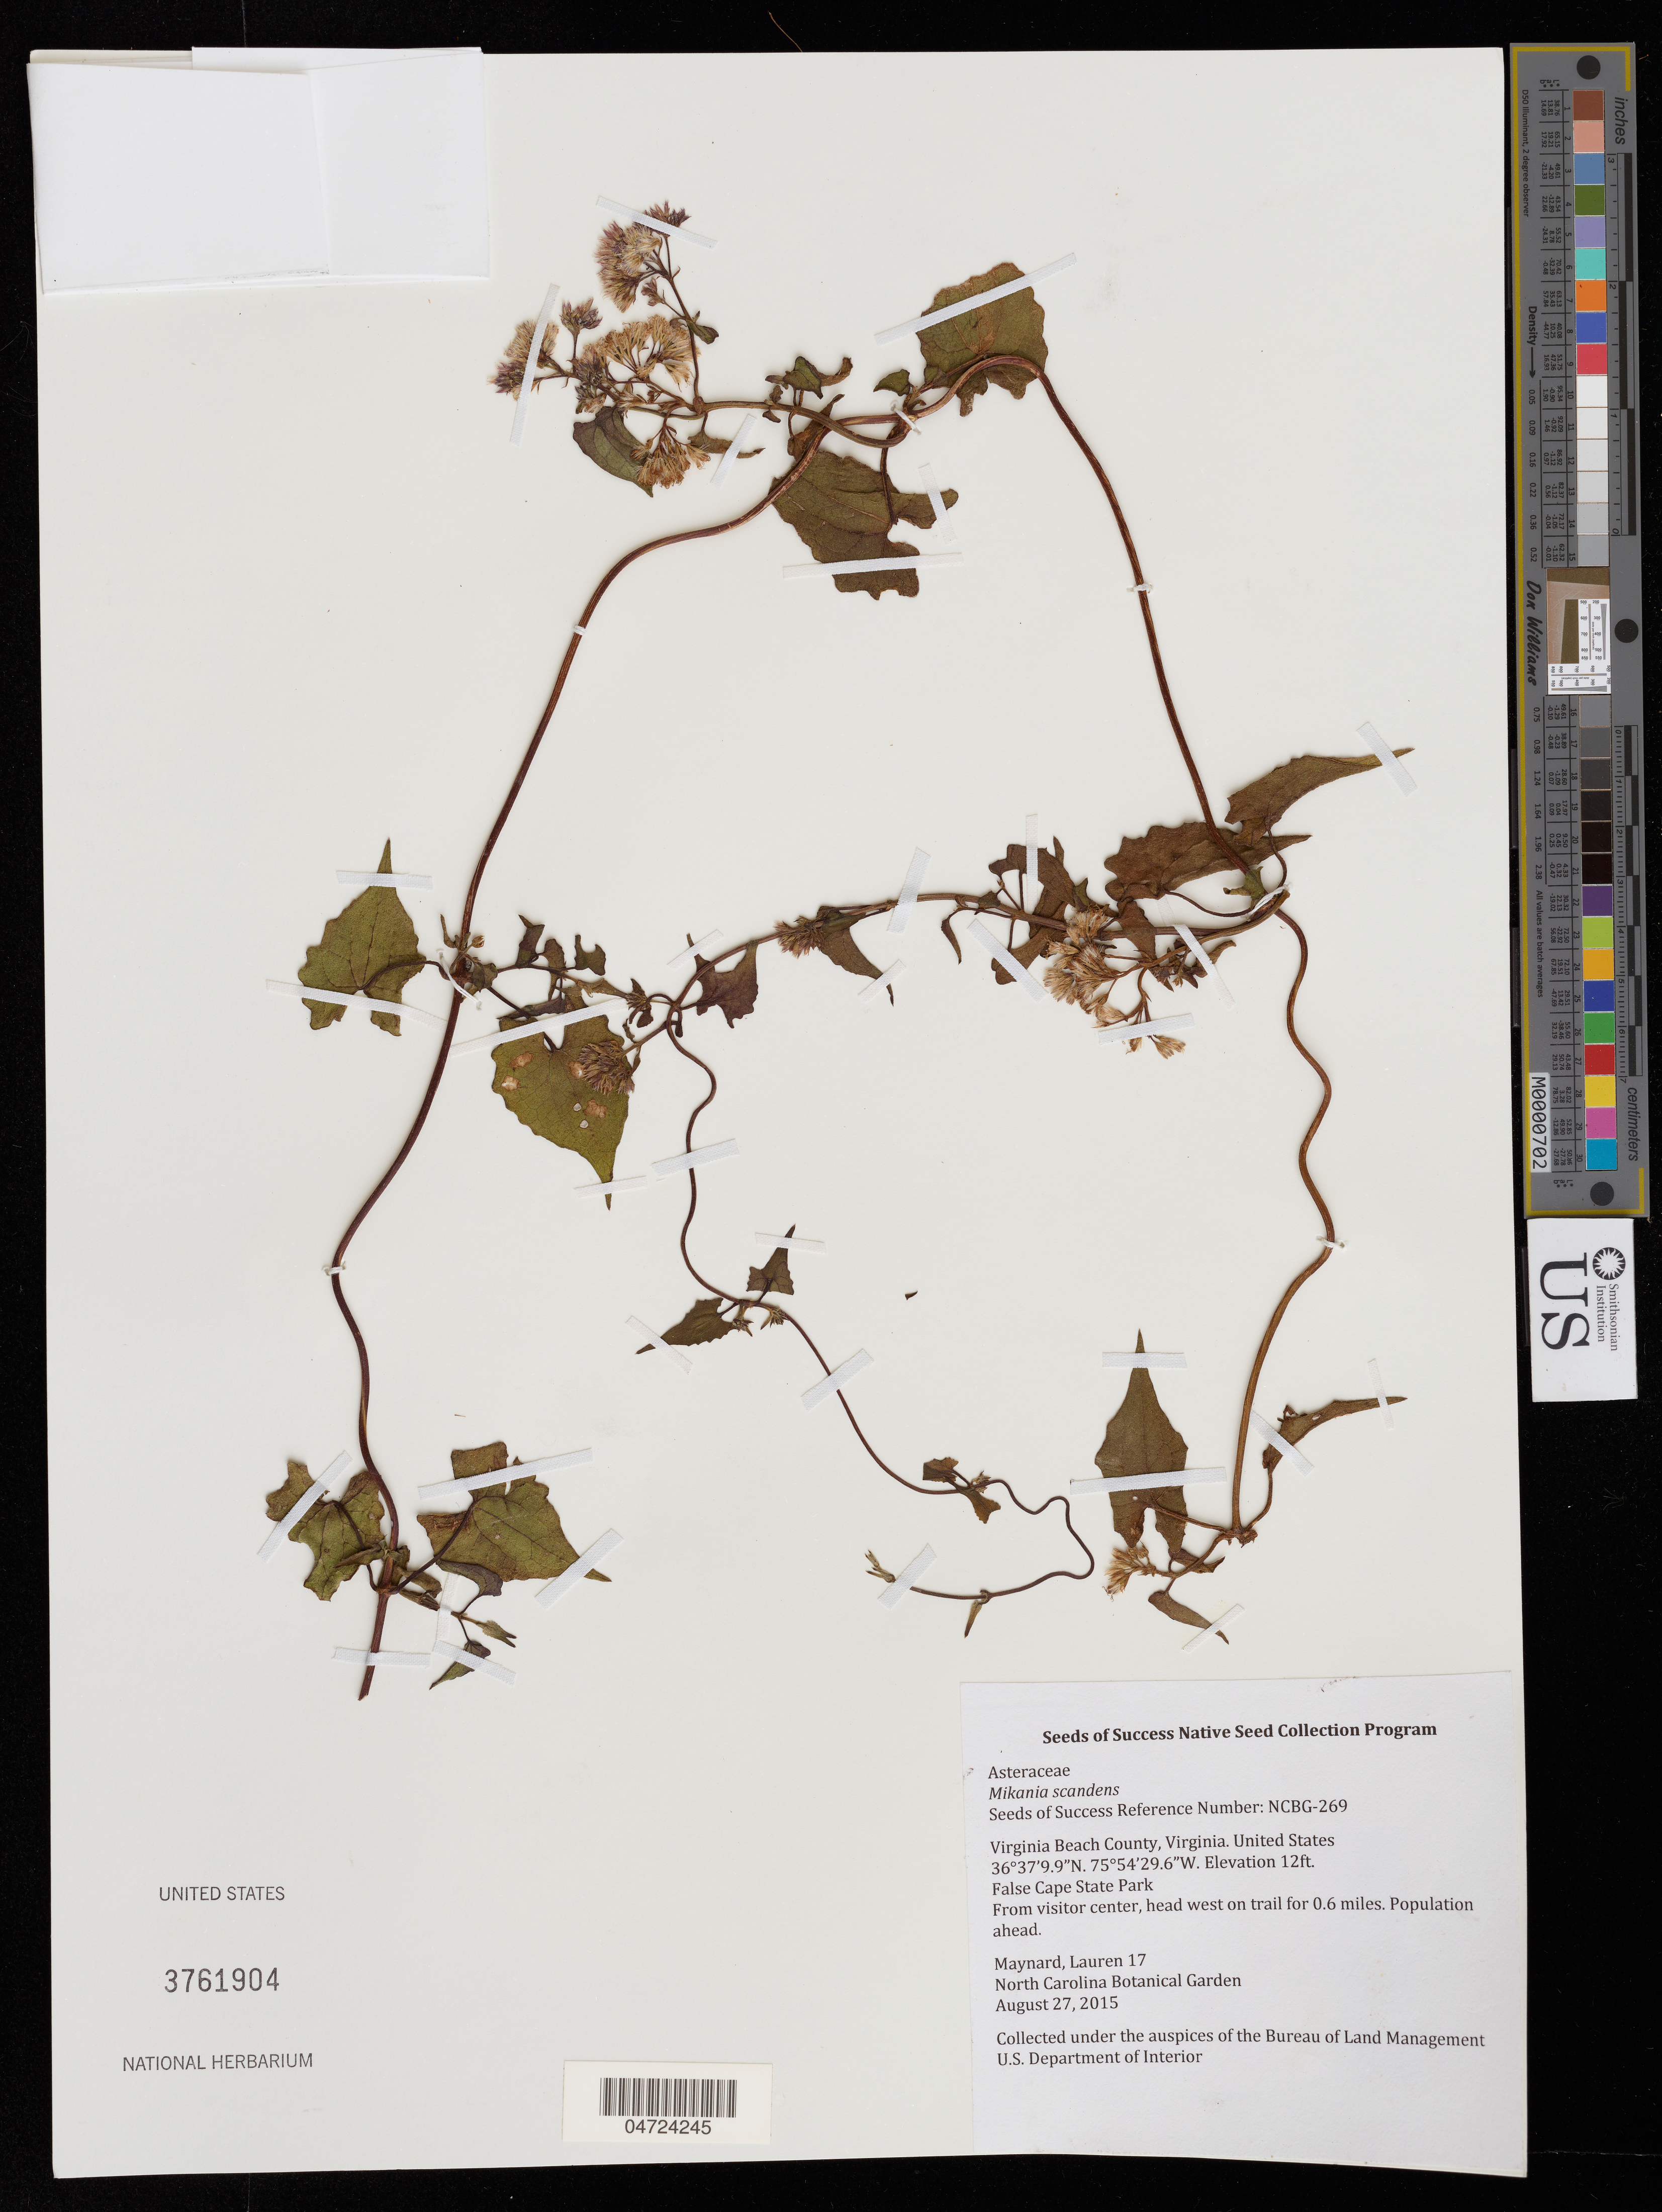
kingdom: Plantae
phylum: Tracheophyta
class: Magnoliopsida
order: Asterales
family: Asteraceae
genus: Mikania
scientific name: Mikania scandens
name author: (L.) Willd.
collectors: L. Maynard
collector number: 17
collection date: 2015-08-27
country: United States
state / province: Virginia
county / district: City of Virginia Beach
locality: Virginia Beach County. From visitor center, head west on trail for 0.6 miles. Population ahead.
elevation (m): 4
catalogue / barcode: US 3761904